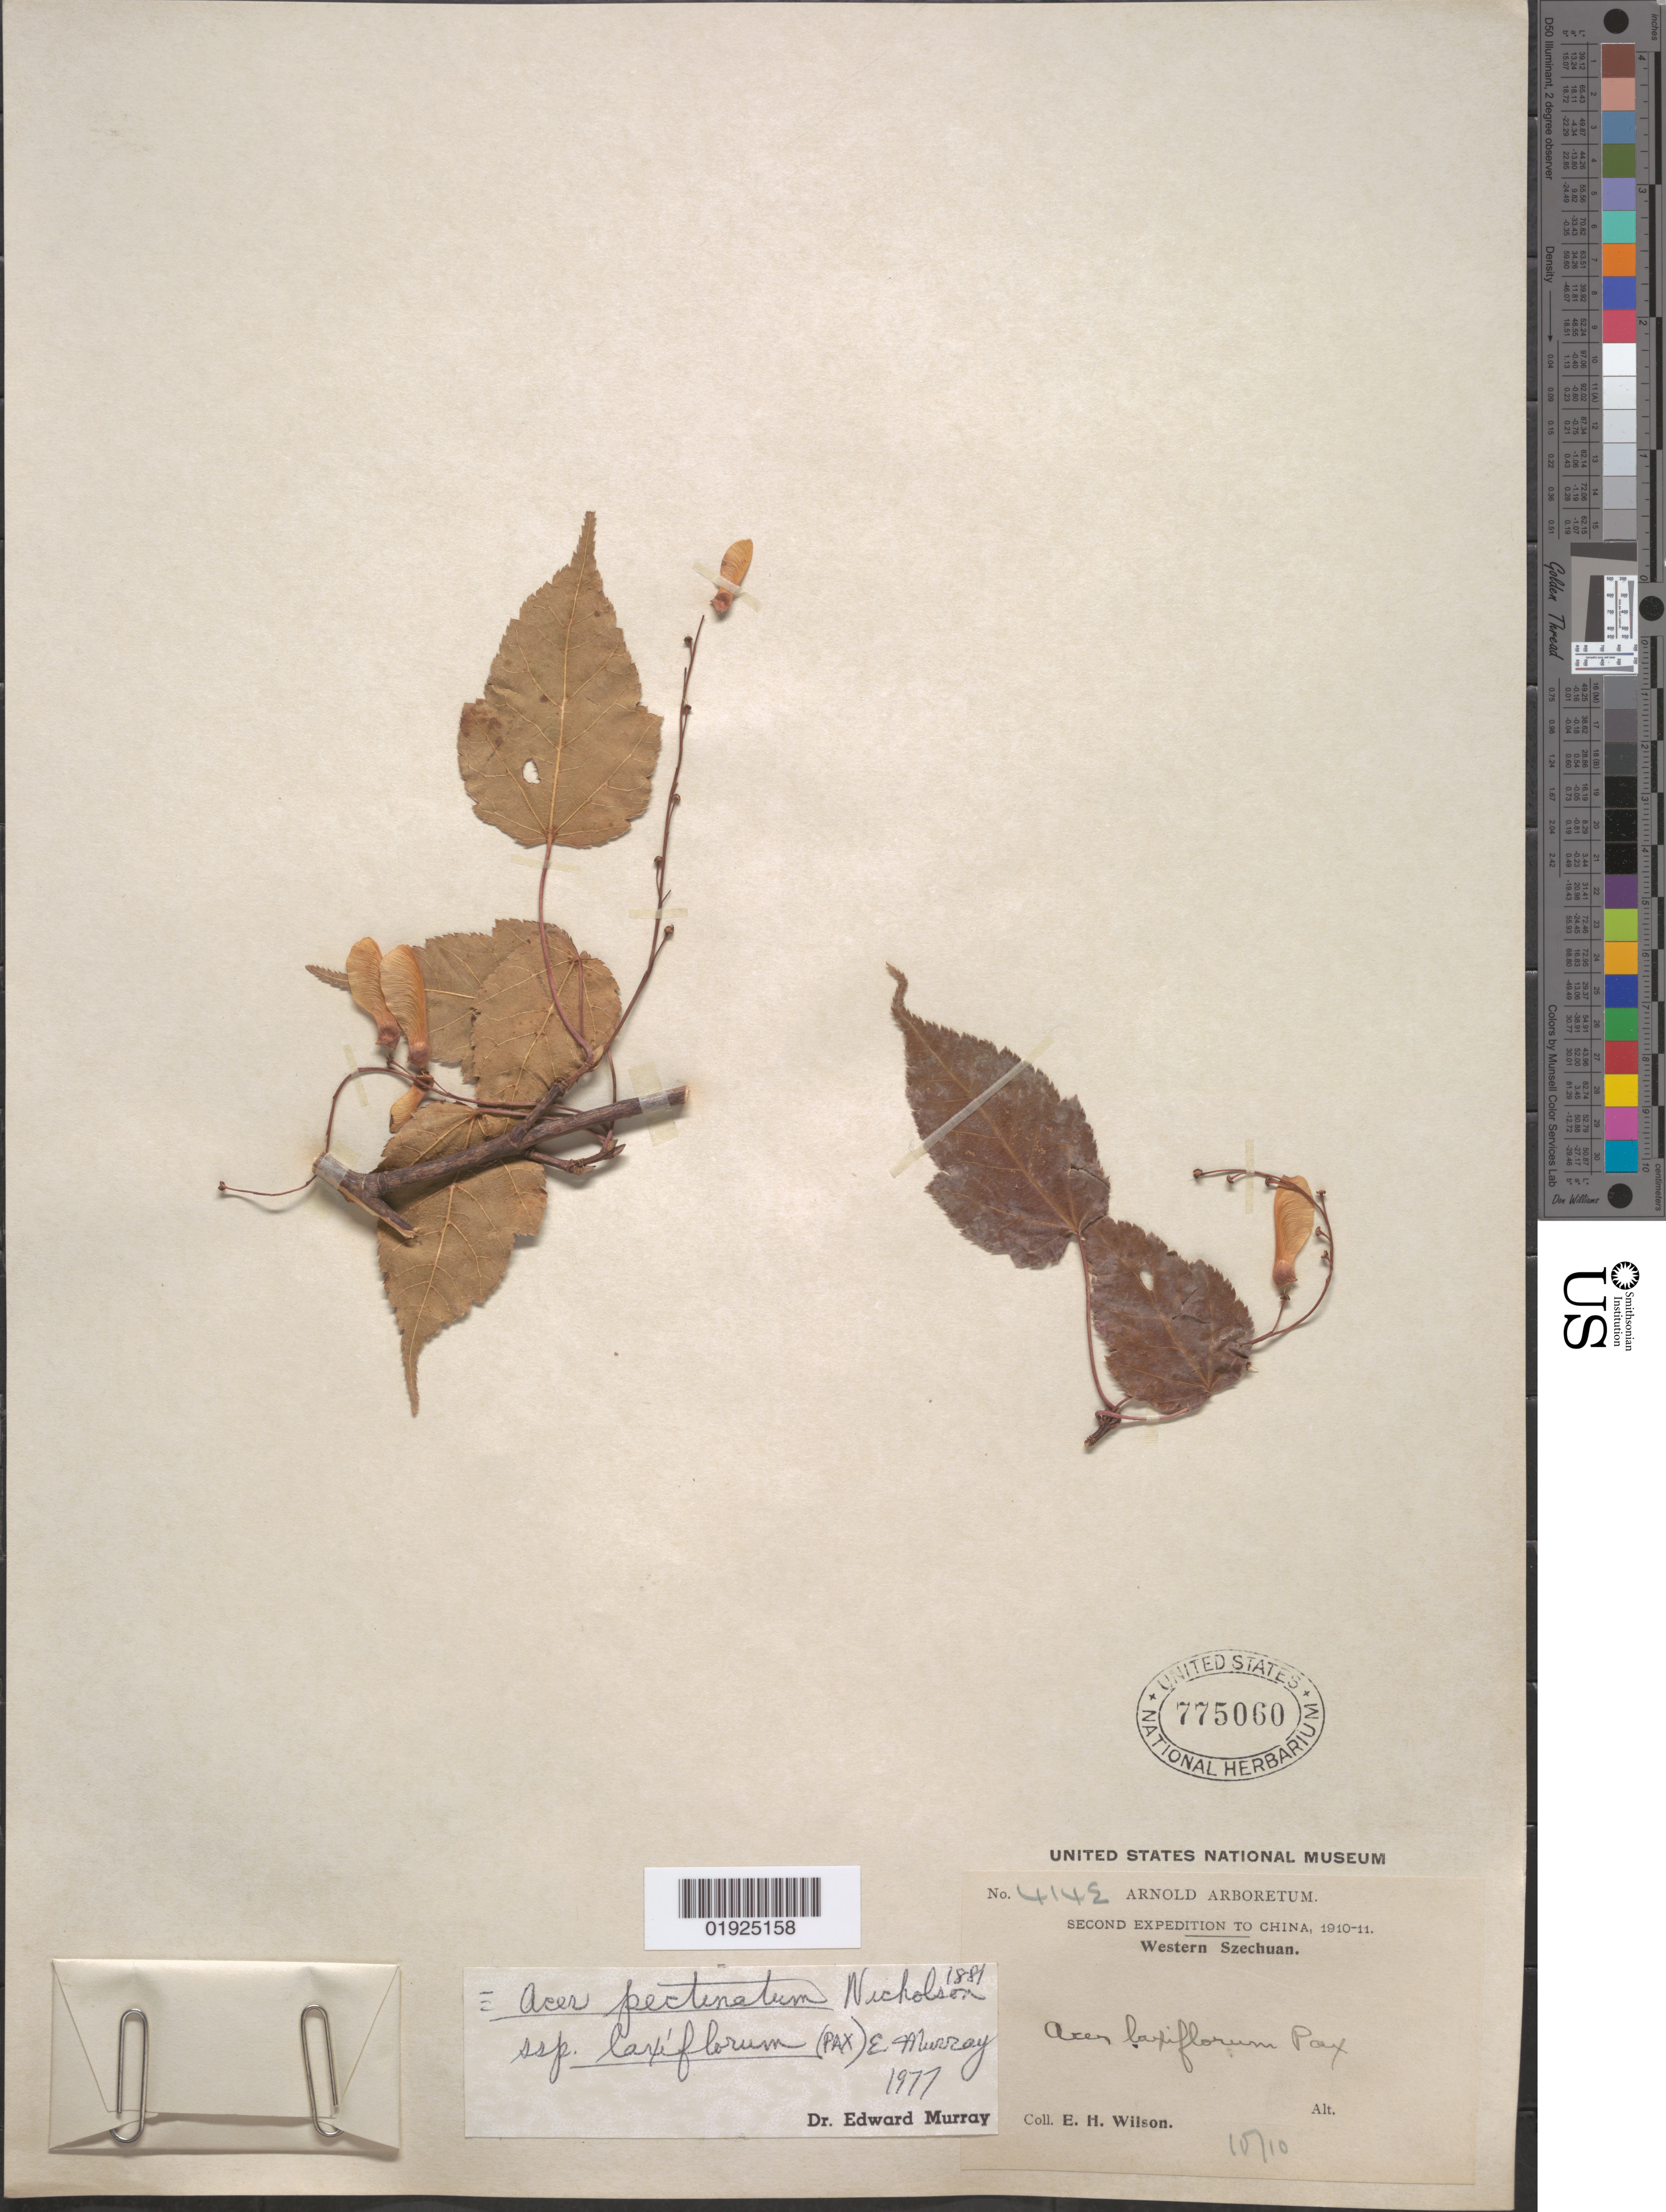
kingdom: Plantae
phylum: Tracheophyta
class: Magnoliopsida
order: Sapindales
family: Sapindaceae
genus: Acer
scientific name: Acer pectinatum subsp. laxiflorum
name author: (Pax) A.E. Murray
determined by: Murray, Edward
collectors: E. H. Wilson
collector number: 4142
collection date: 1910-10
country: China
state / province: Sichuan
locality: Western Szechuan [Sichuan]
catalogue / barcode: US 775060